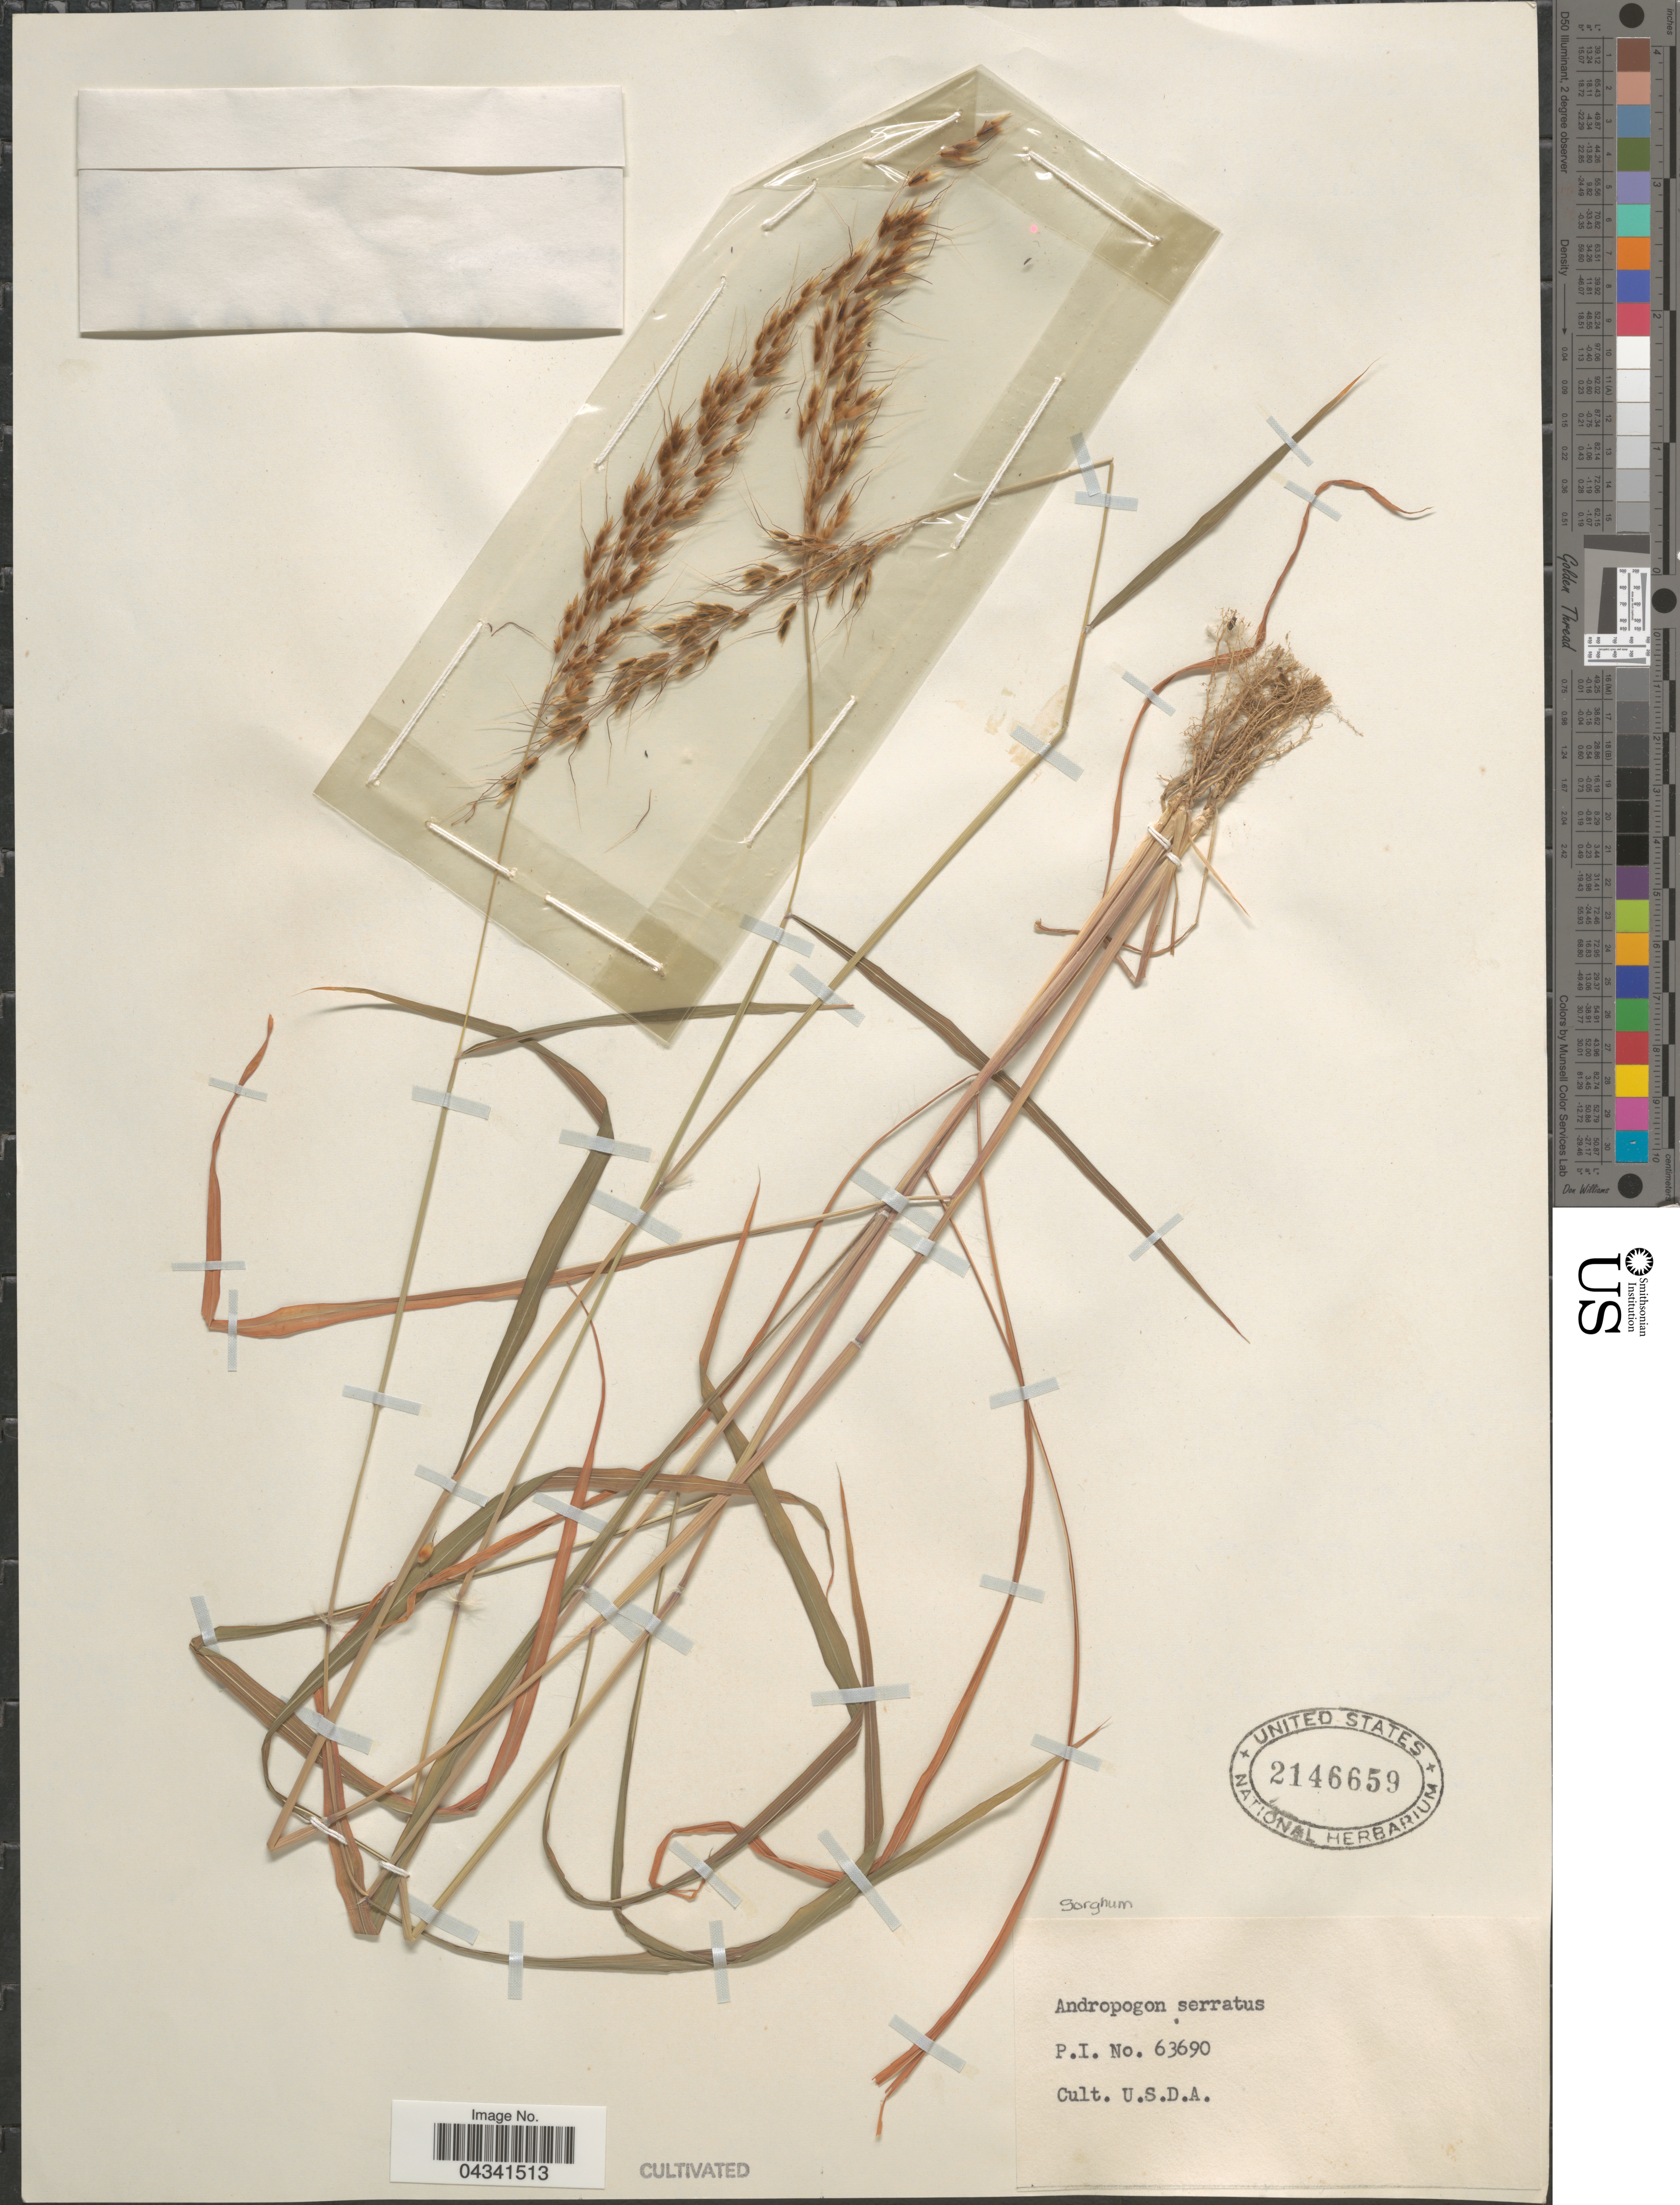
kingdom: Plantae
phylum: Tracheophyta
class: Liliopsida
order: Poales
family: Poaceae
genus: Sorghum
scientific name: Sorghum sp.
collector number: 63690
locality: Cult. U.S.D.A.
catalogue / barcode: US 2146659